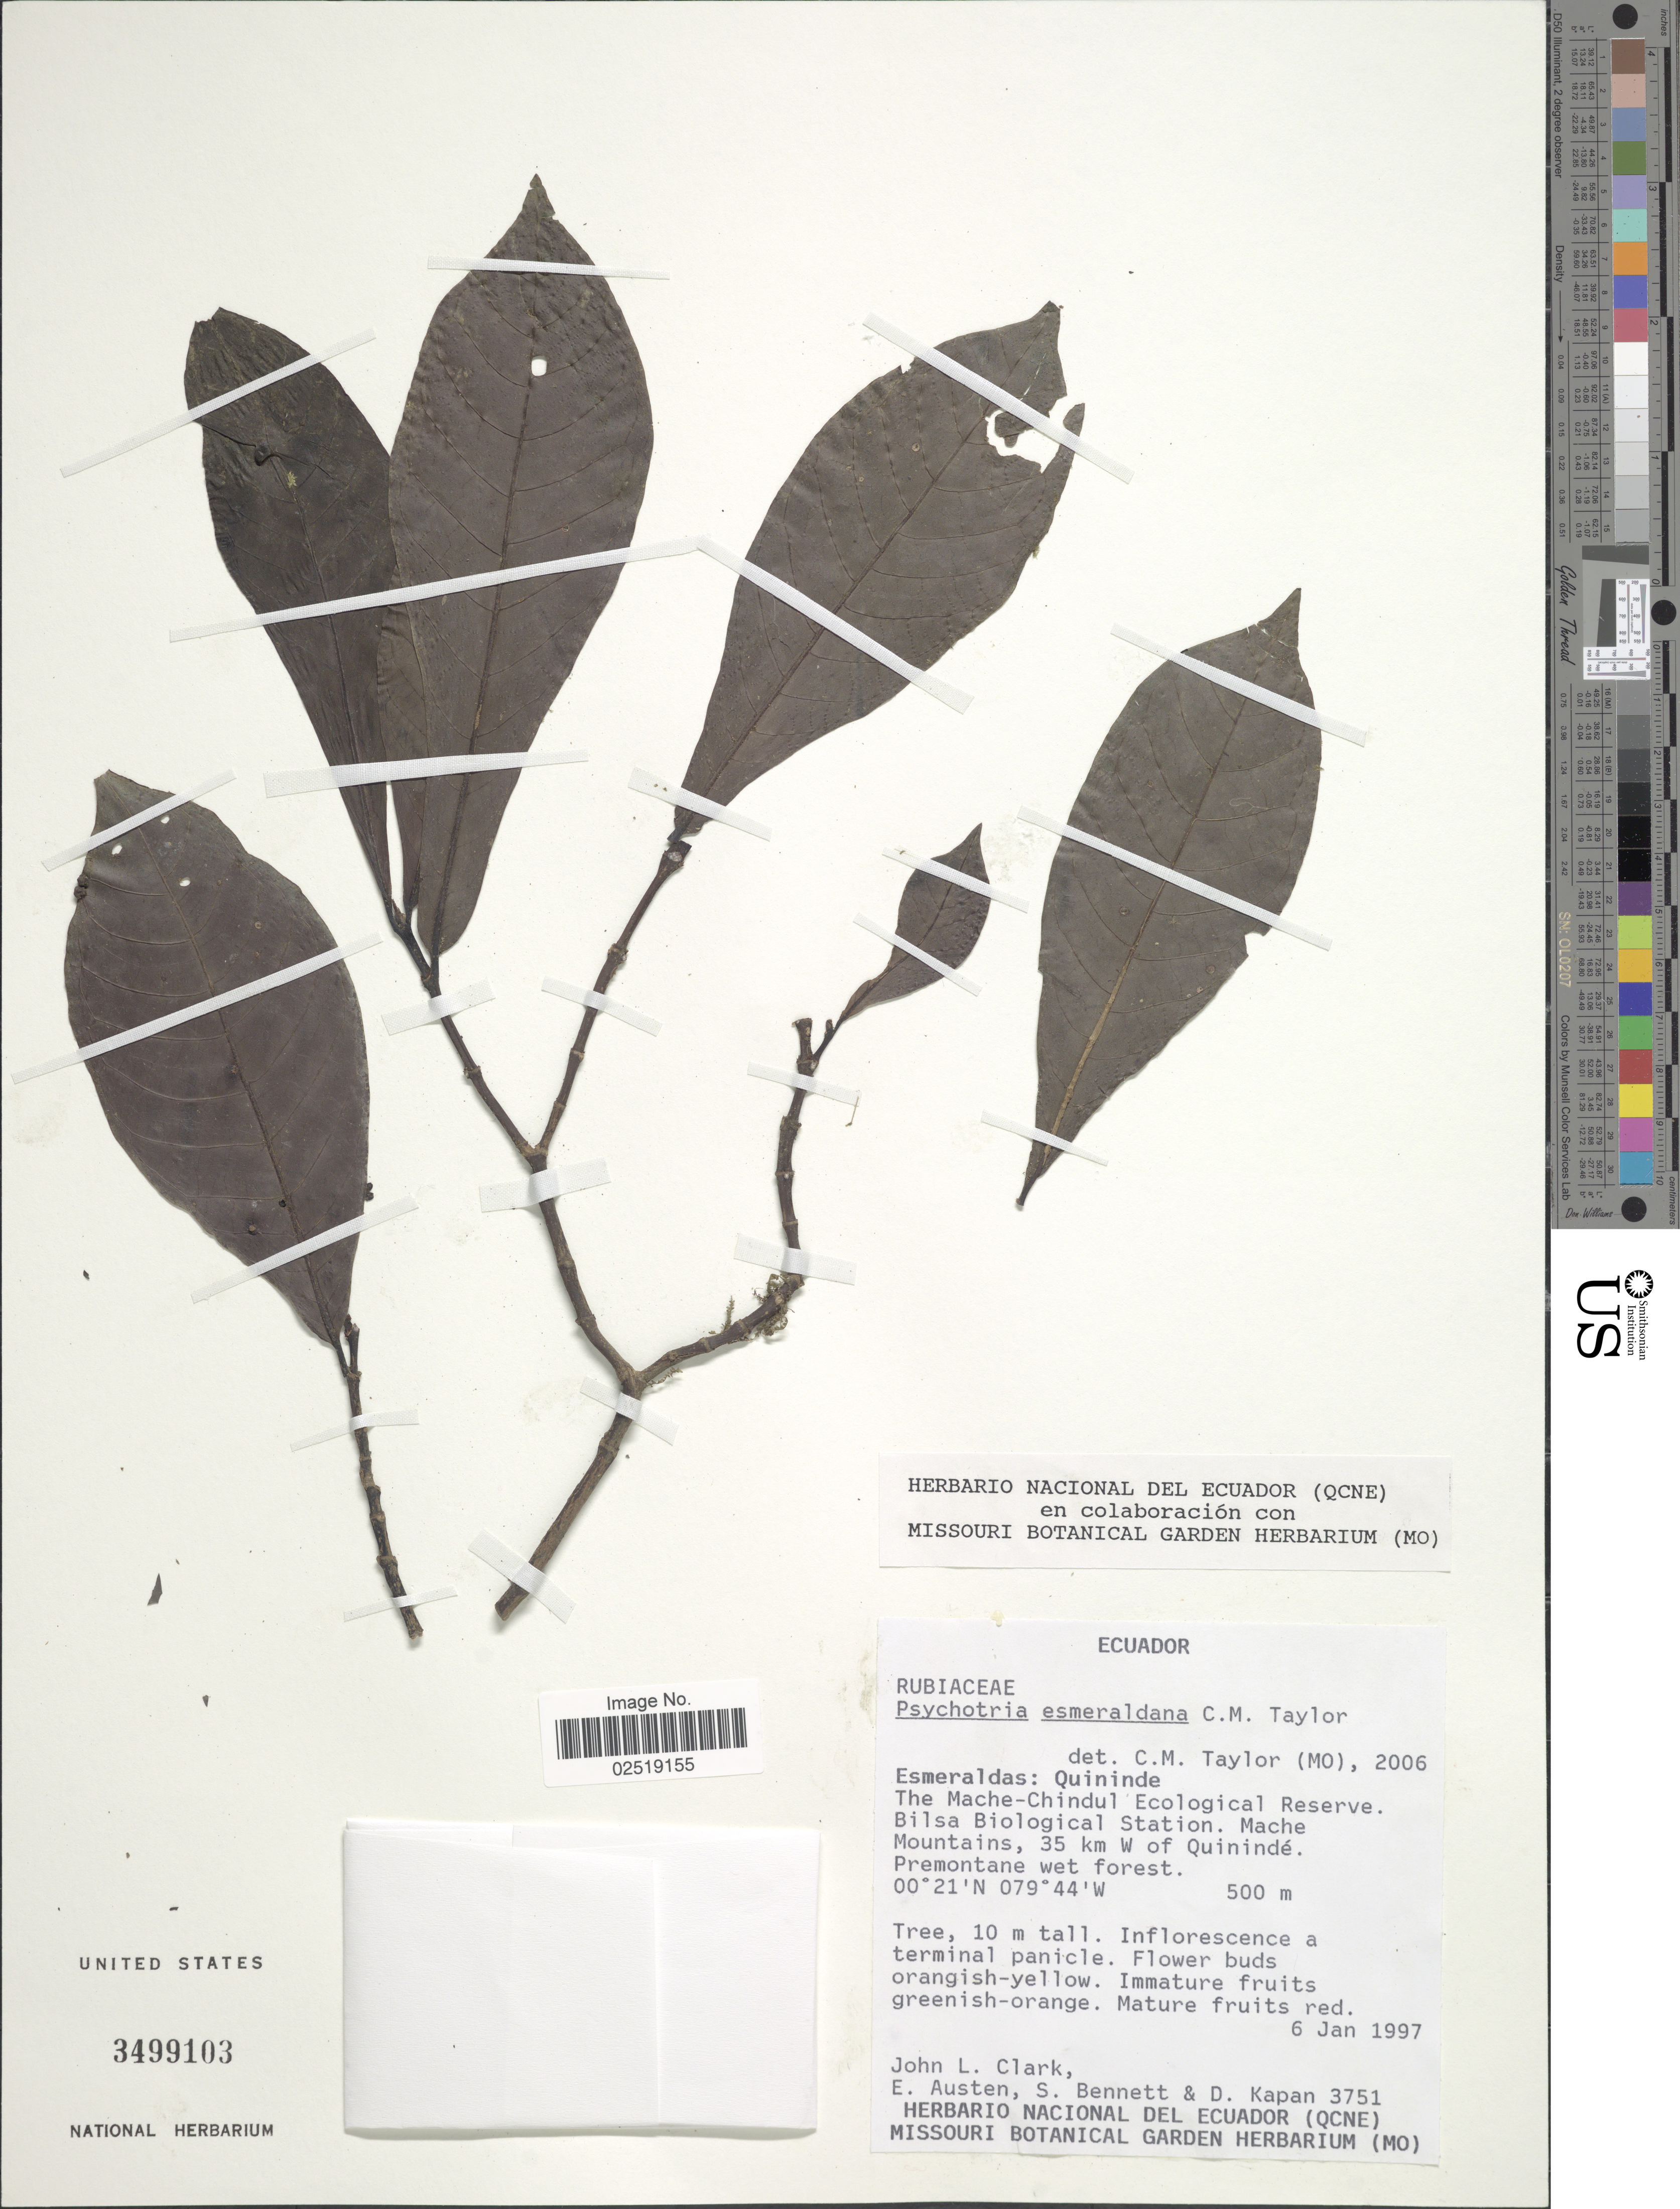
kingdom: Plantae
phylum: Tracheophyta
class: Magnoliopsida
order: Gentianales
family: Rubiaceae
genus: Psychotria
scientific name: Psychotria esmeraldana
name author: C.M. Taylor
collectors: J. L. Clark, E. Austen, S. Bennett & D. Kapan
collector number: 3751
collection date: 1997-01-06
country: Ecuador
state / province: Esmeraldas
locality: Esmeraldas: Quininde. The Mache-Chindul Ecological Reserve. Bilsa Biological Station. Mache Mountains, 35 km W of Quininde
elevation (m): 500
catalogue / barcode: US 3499103